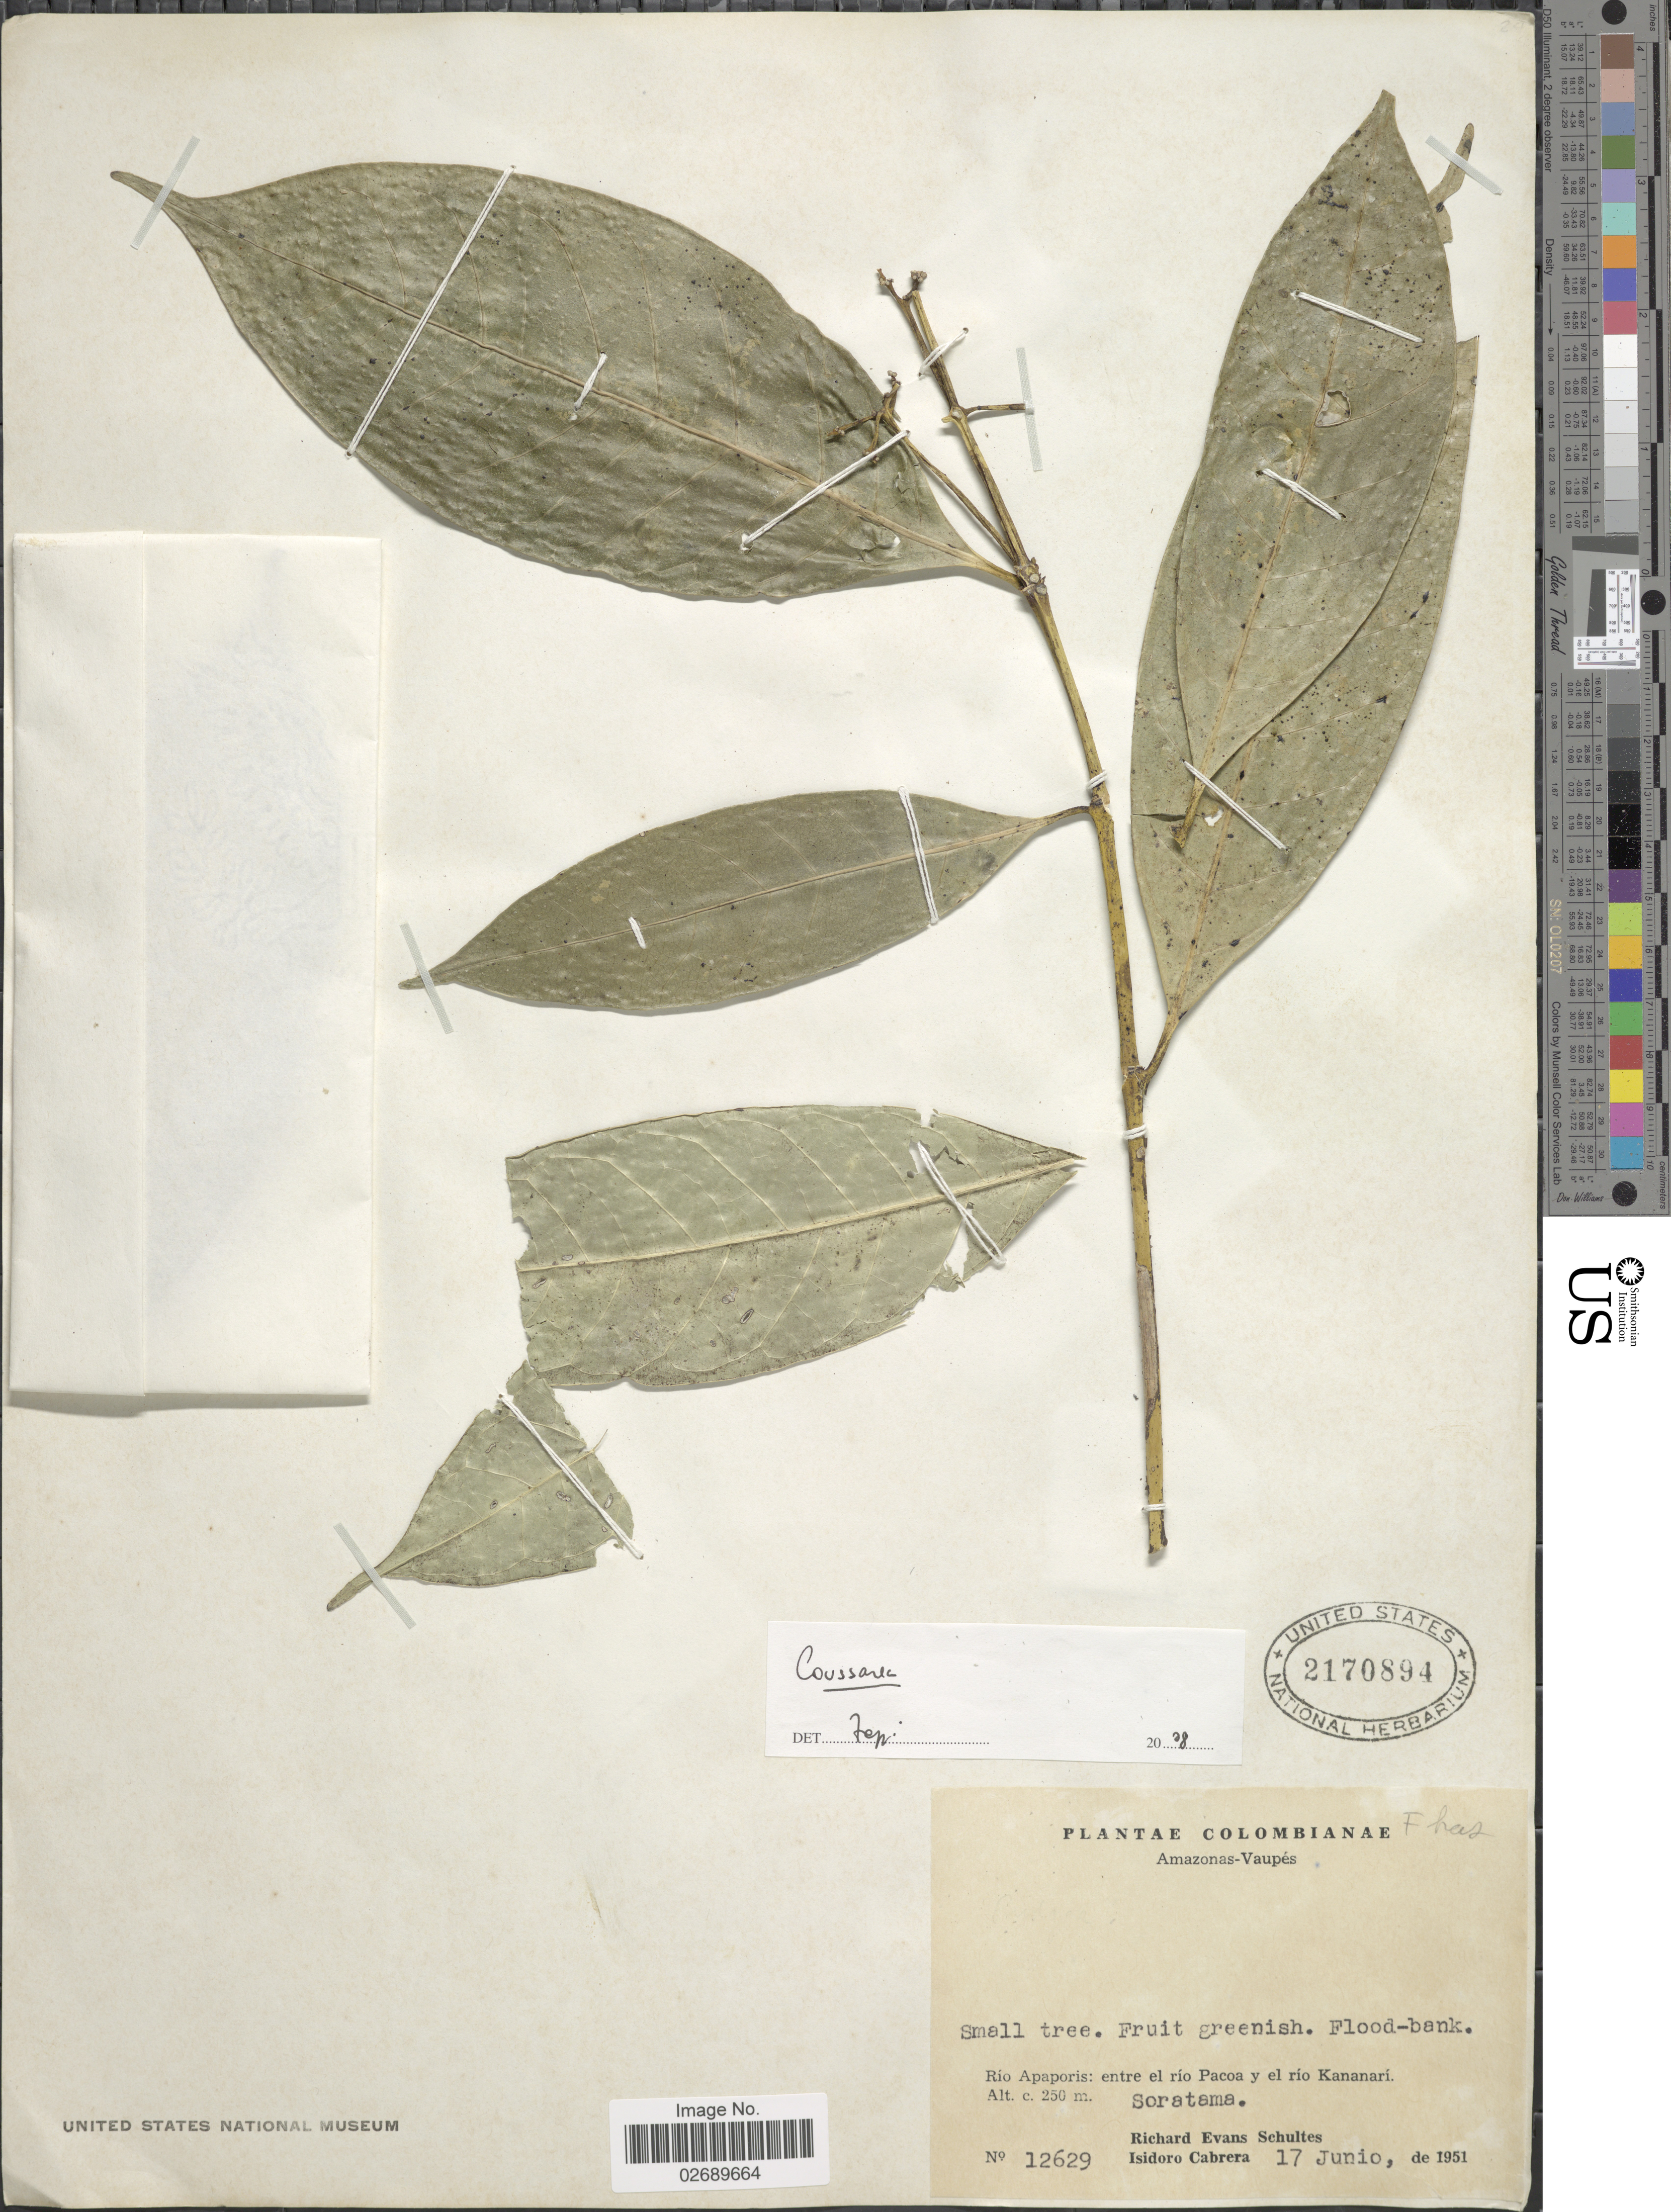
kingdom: Plantae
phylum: Tracheophyta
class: Magnoliopsida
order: Gentianales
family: Rubiaceae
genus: Coussarea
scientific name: Coussarea sp.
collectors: R. E. Schultes & I. Cabrera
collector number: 12629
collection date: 1951-06-17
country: Colombia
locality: Amazonas-Vaupes. Rio Apaporis: entre el rio Pacoa y el rio Kananari. Soratama.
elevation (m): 250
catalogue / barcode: US 2170894